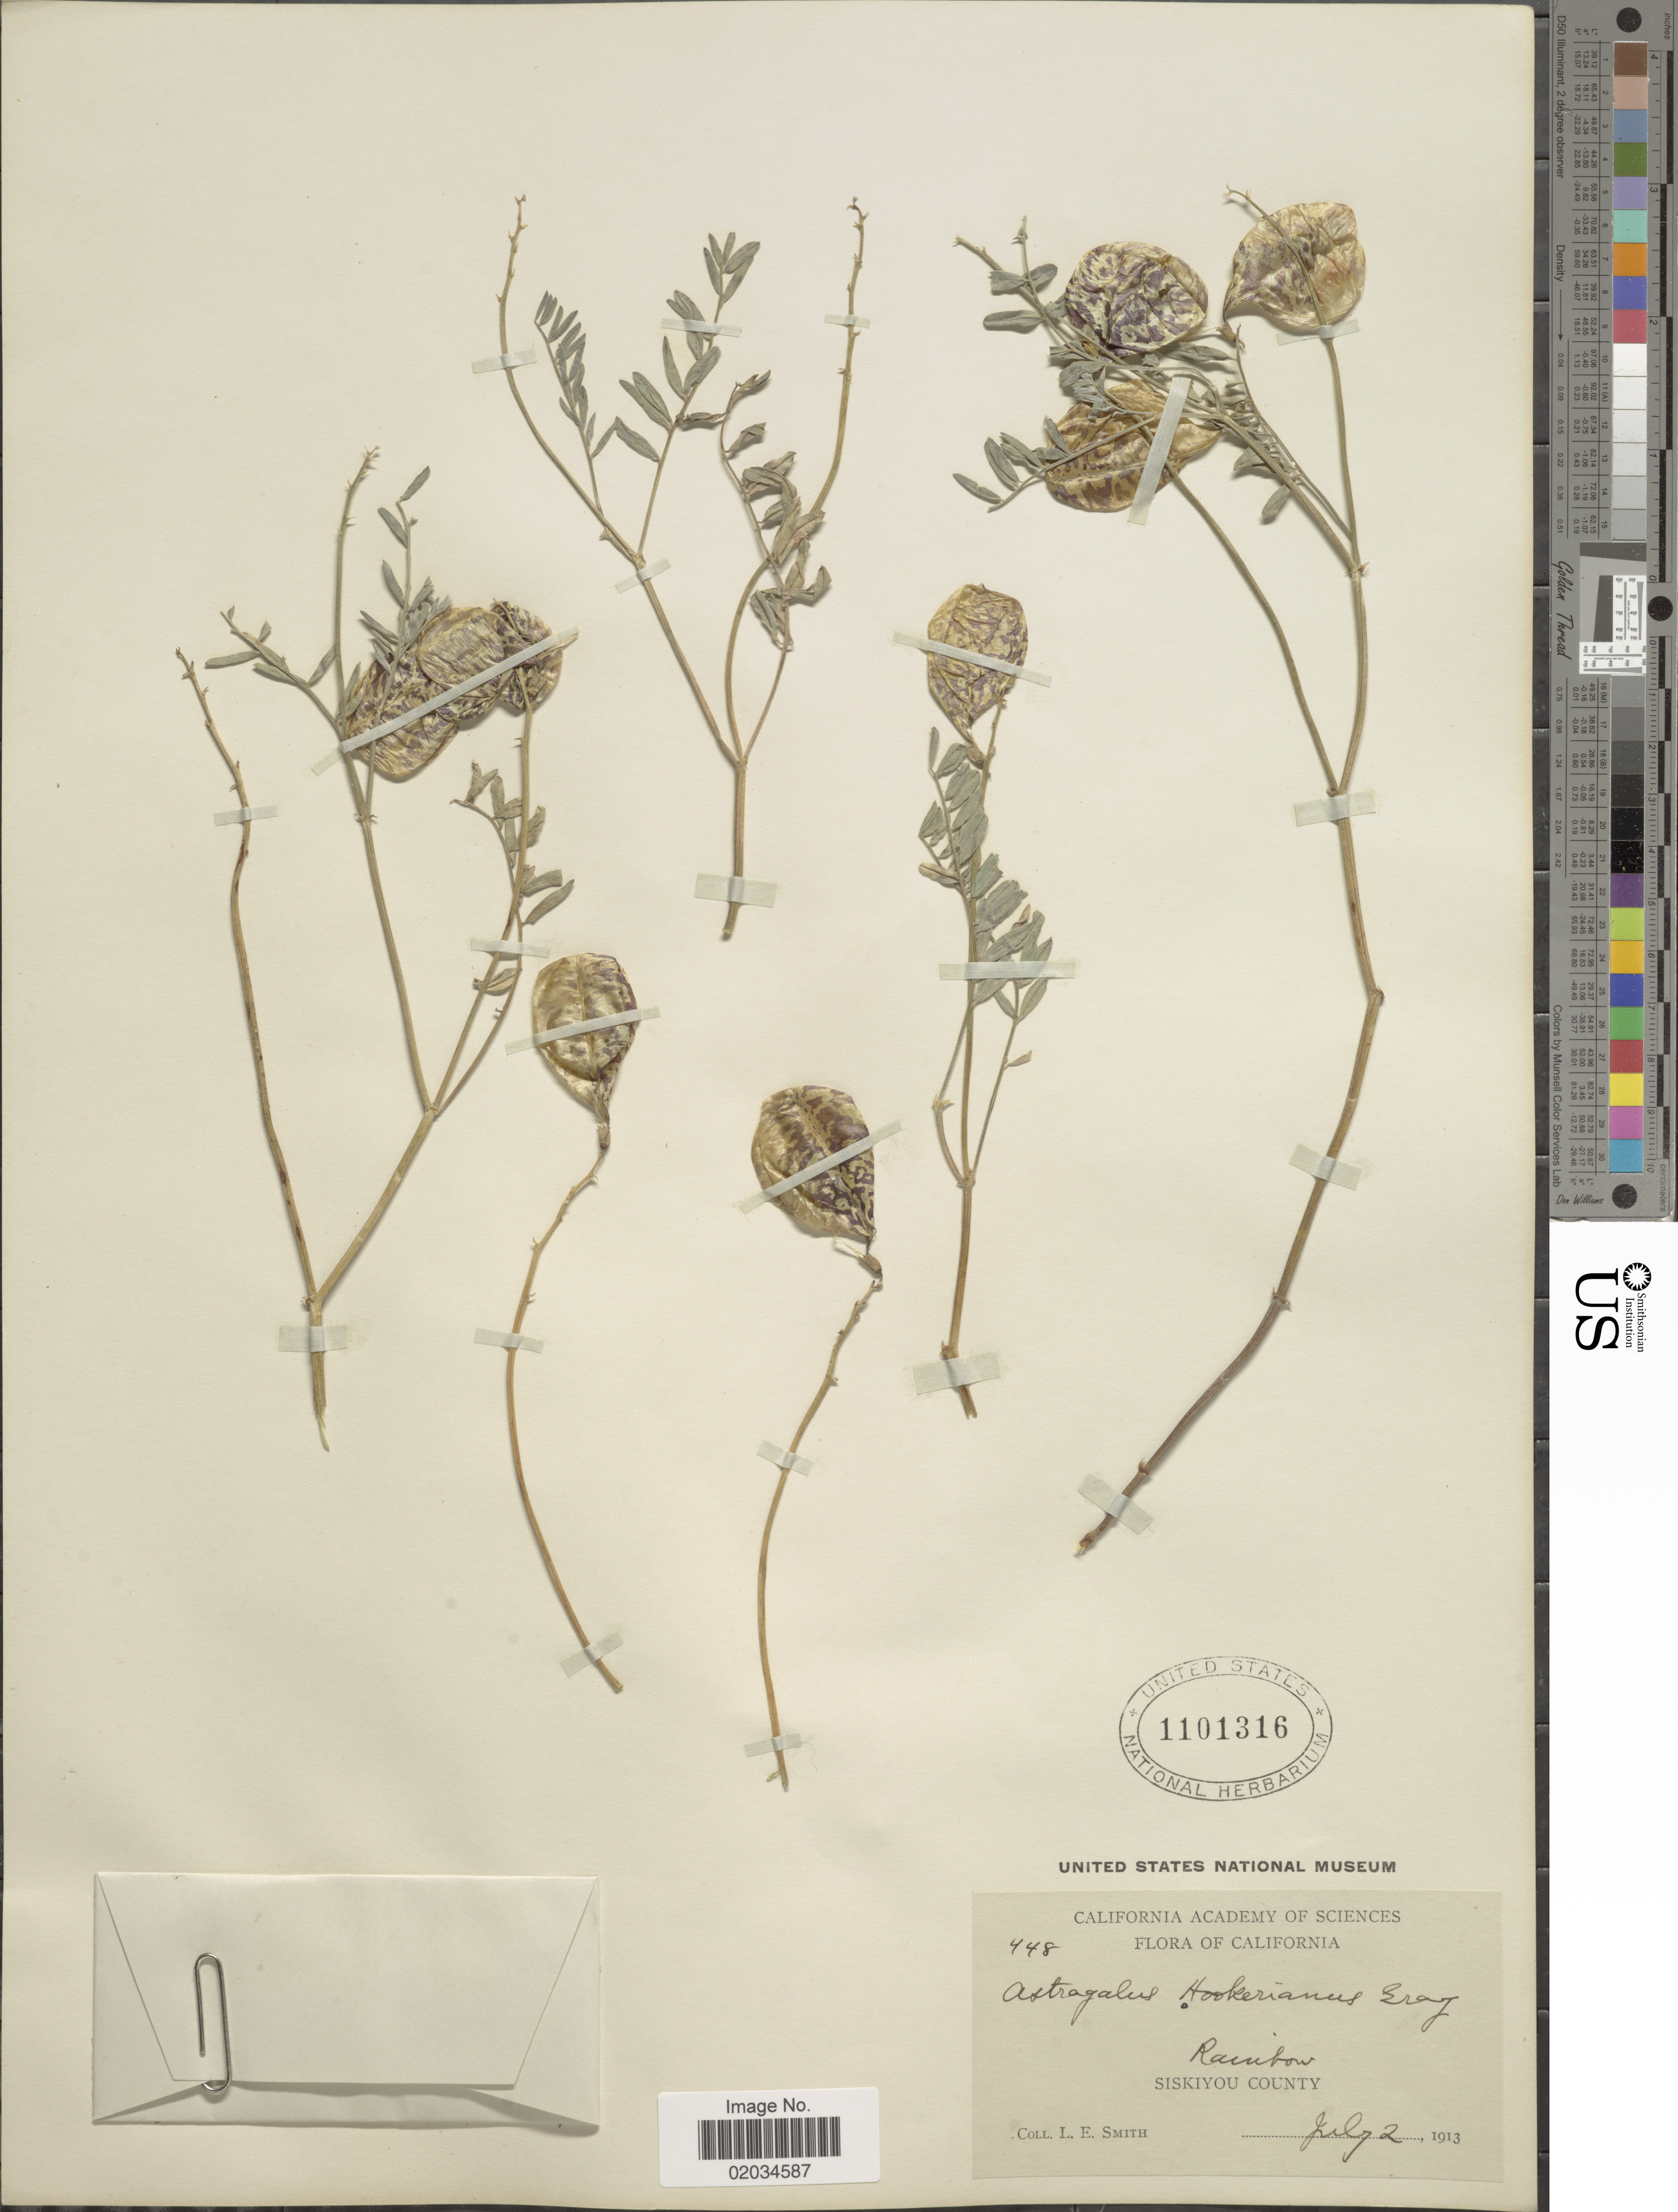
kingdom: Plantae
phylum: Tracheophyta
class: Magnoliopsida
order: Fabales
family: Fabaceae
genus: Astragalus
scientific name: Astragalus siskiyouensis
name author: (Rydb.) J.W. Thomps.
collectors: L. E. Smith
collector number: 448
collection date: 1913-07-02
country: United States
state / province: California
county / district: Siskiyou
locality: Rainbow, Siskiyou County.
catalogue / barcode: US 1101316